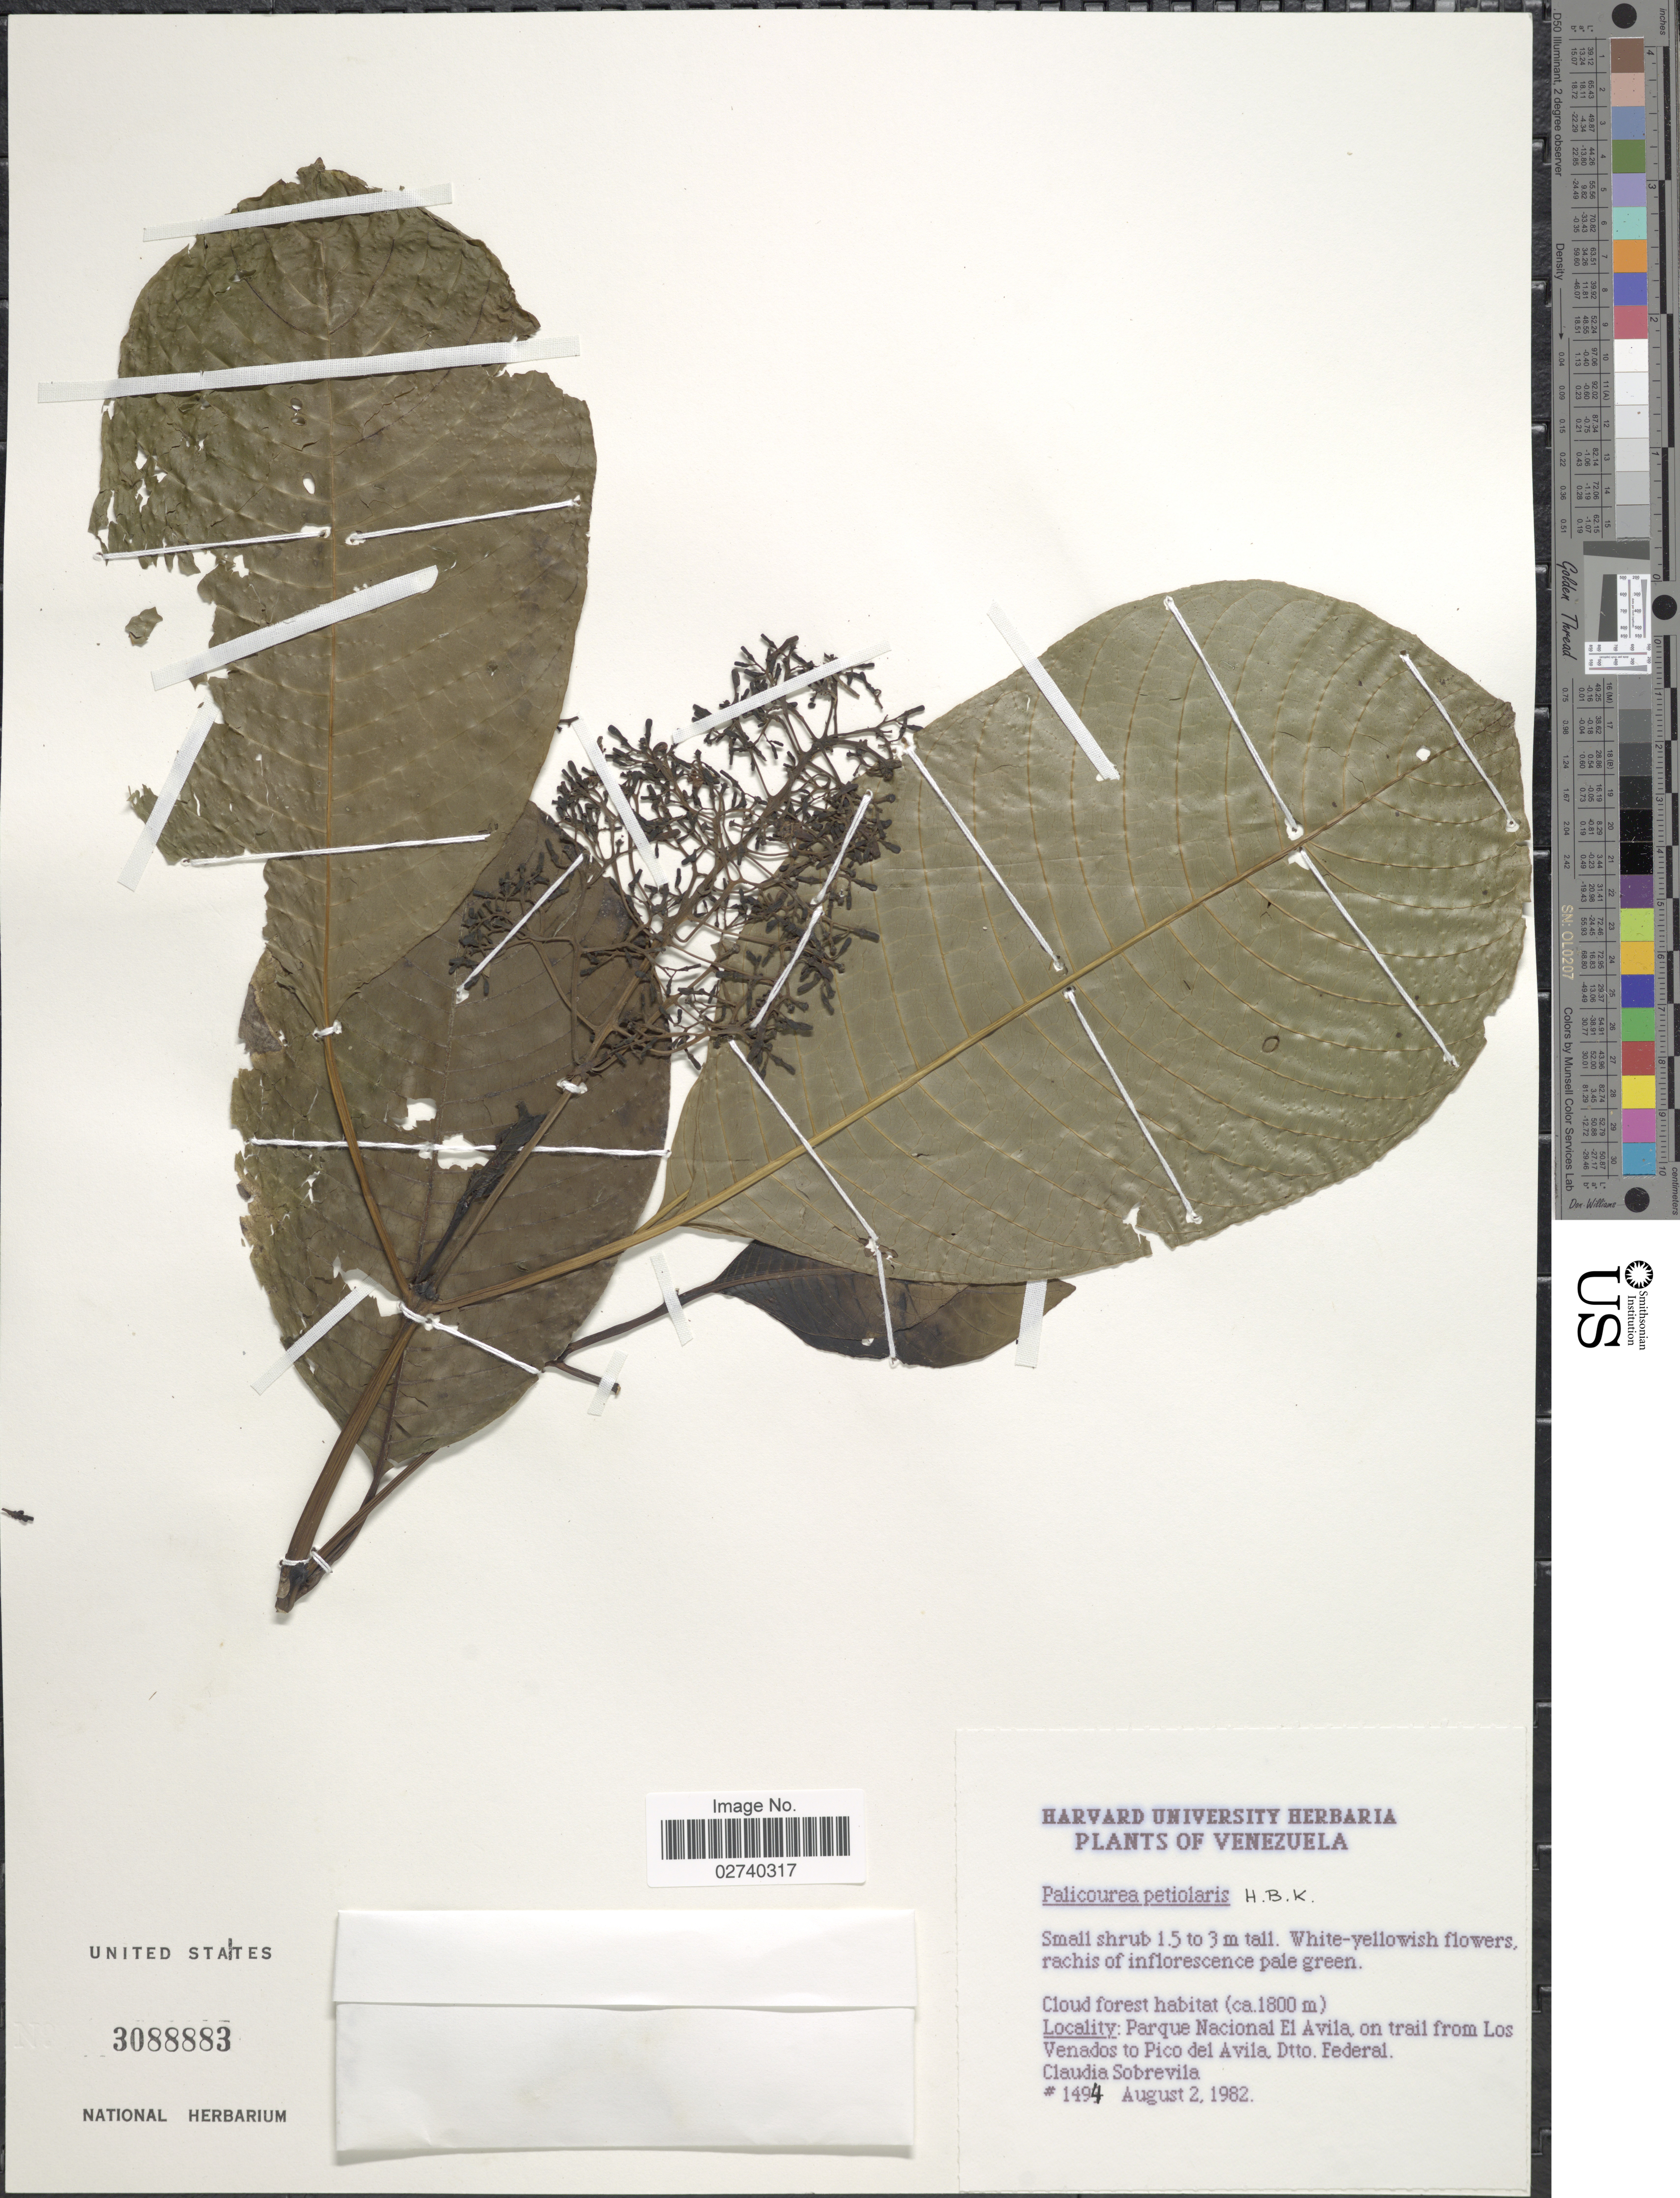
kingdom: Plantae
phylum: Tracheophyta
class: Magnoliopsida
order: Gentianales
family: Rubiaceae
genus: Palicourea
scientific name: Palicourea petiolaris Kunth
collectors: C. Sobrevila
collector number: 1494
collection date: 1982-08-02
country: Venezuela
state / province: Miranda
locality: Parque Nacional El Avila, on trail from Los Venados to Pico del Avila. Dtto. Federal.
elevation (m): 1800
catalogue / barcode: US 3088883